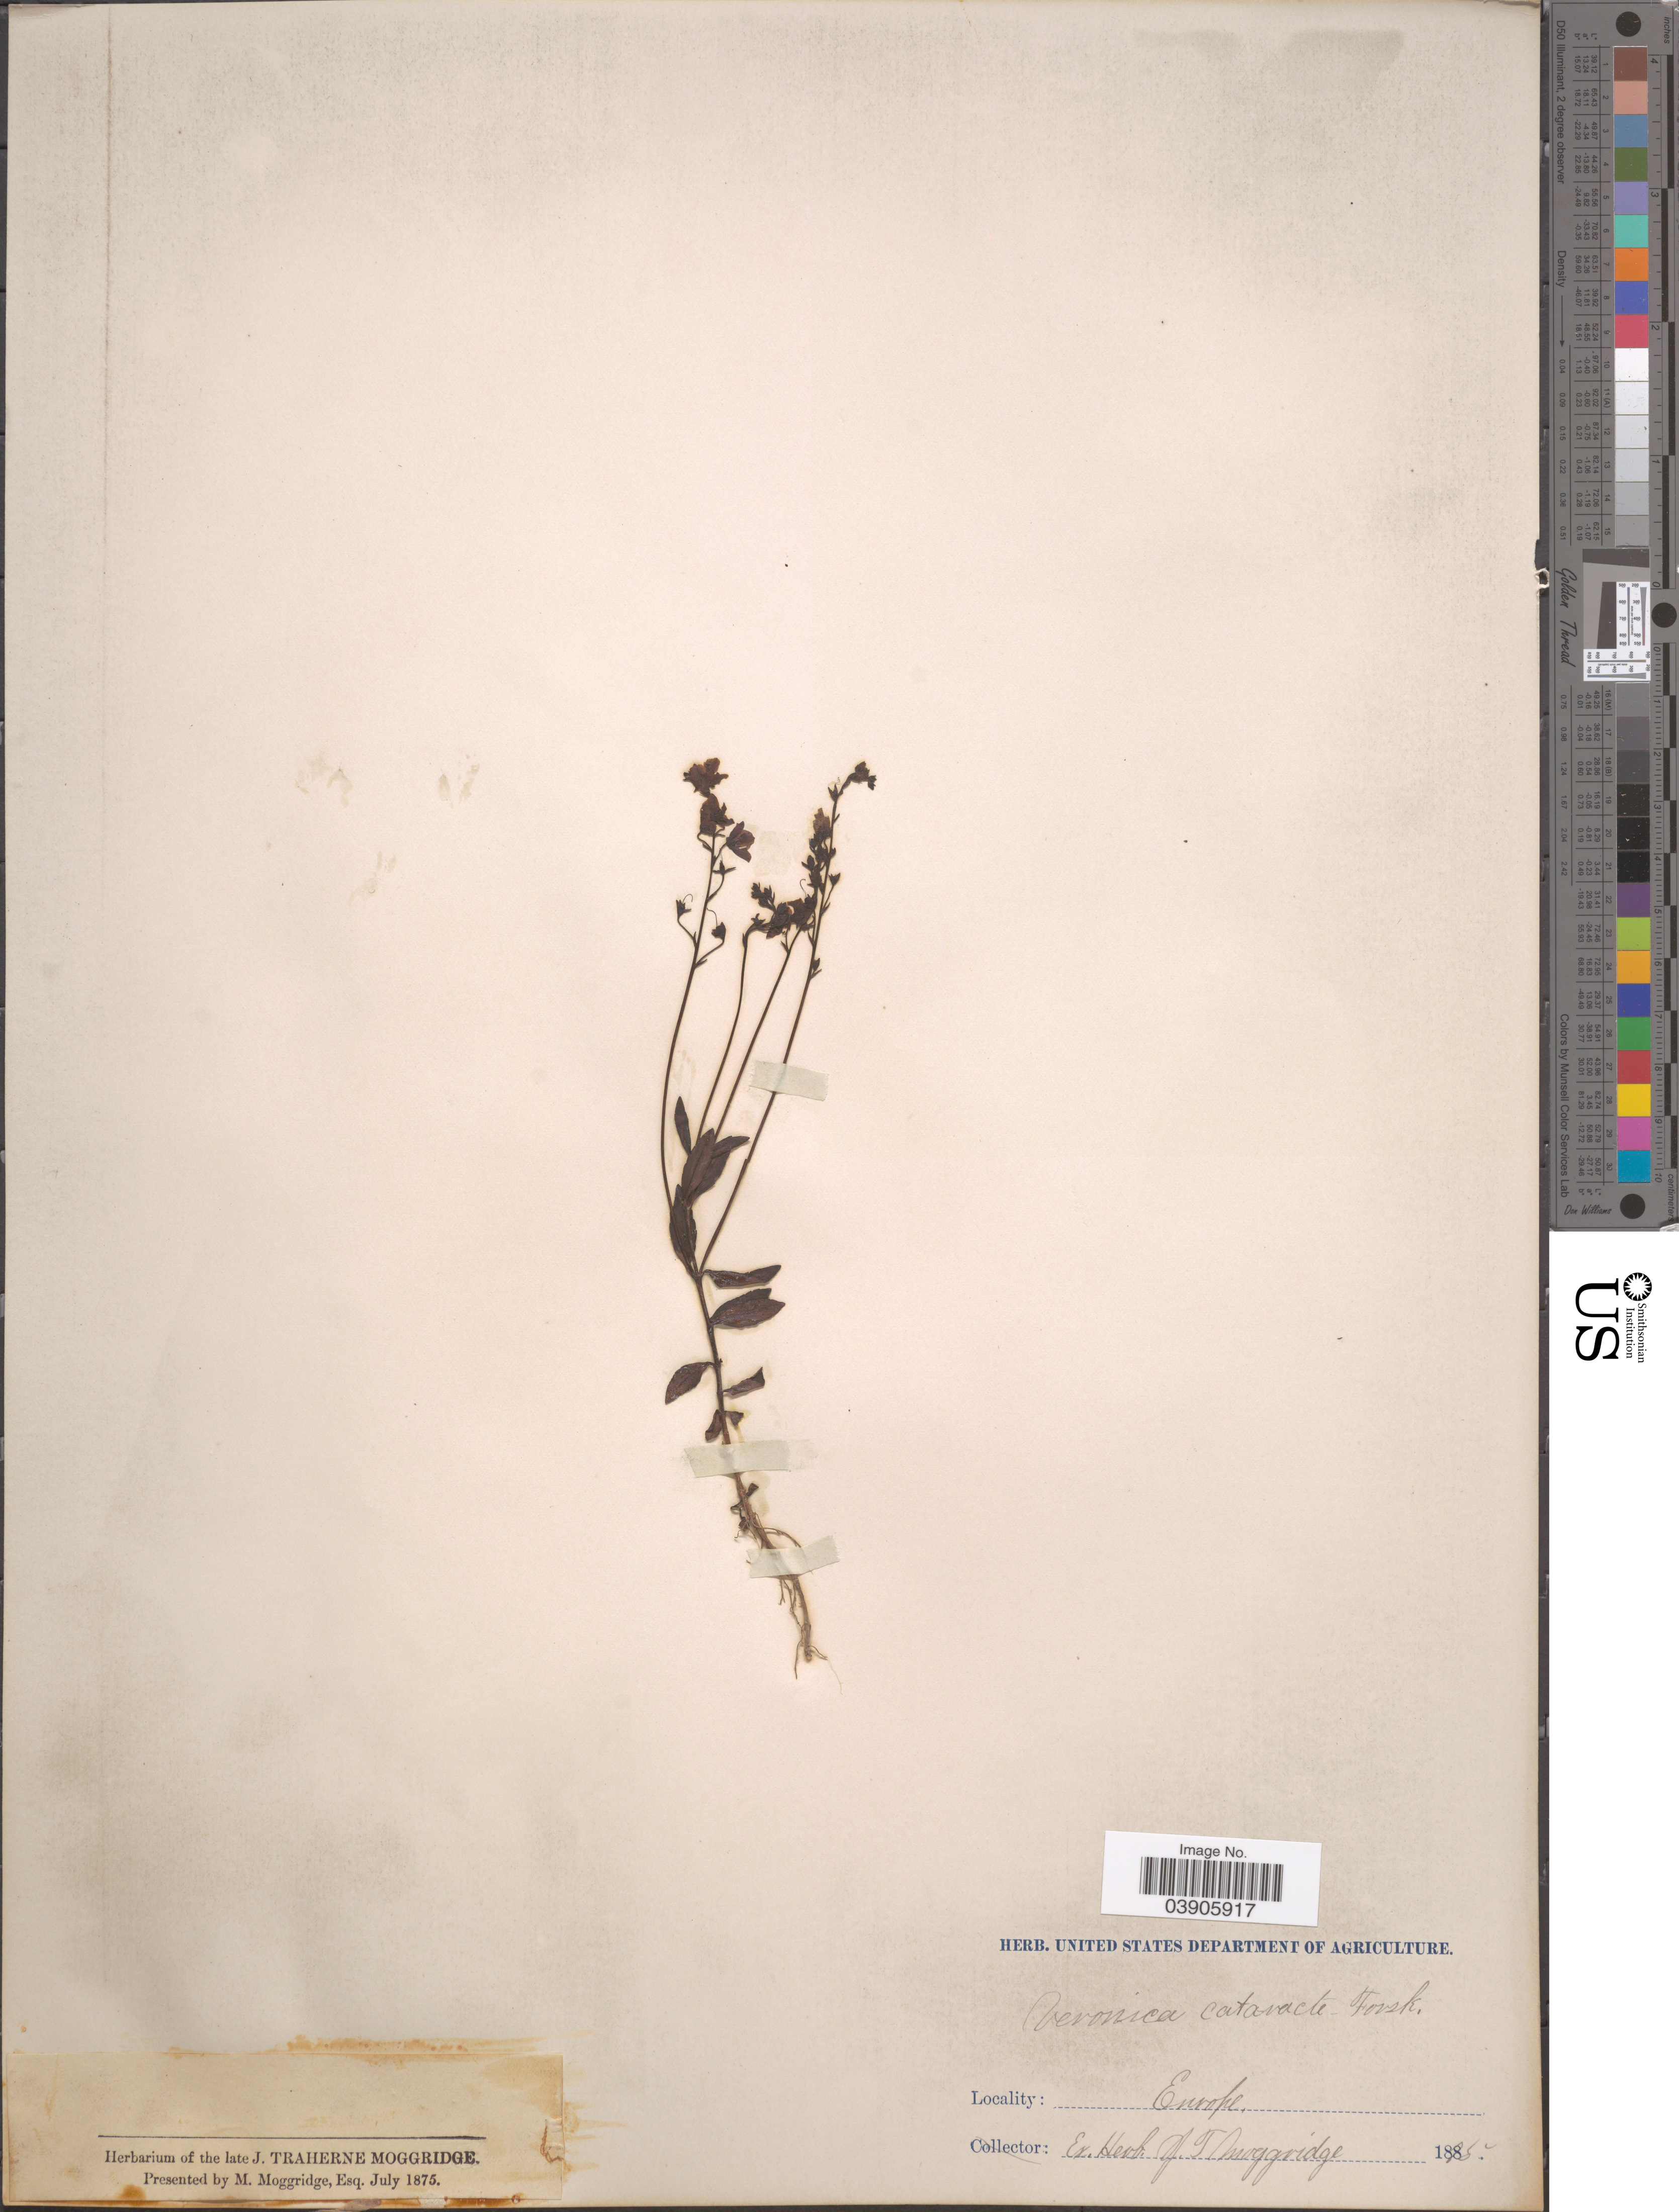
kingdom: Plantae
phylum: Tracheophyta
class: Magnoliopsida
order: Lamiales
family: Plantaginaceae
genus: Hebe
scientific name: Hebe catarractae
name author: (G. Forst.) A. Wall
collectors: ex herb. J.T. Moggridge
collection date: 1875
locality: Europe.